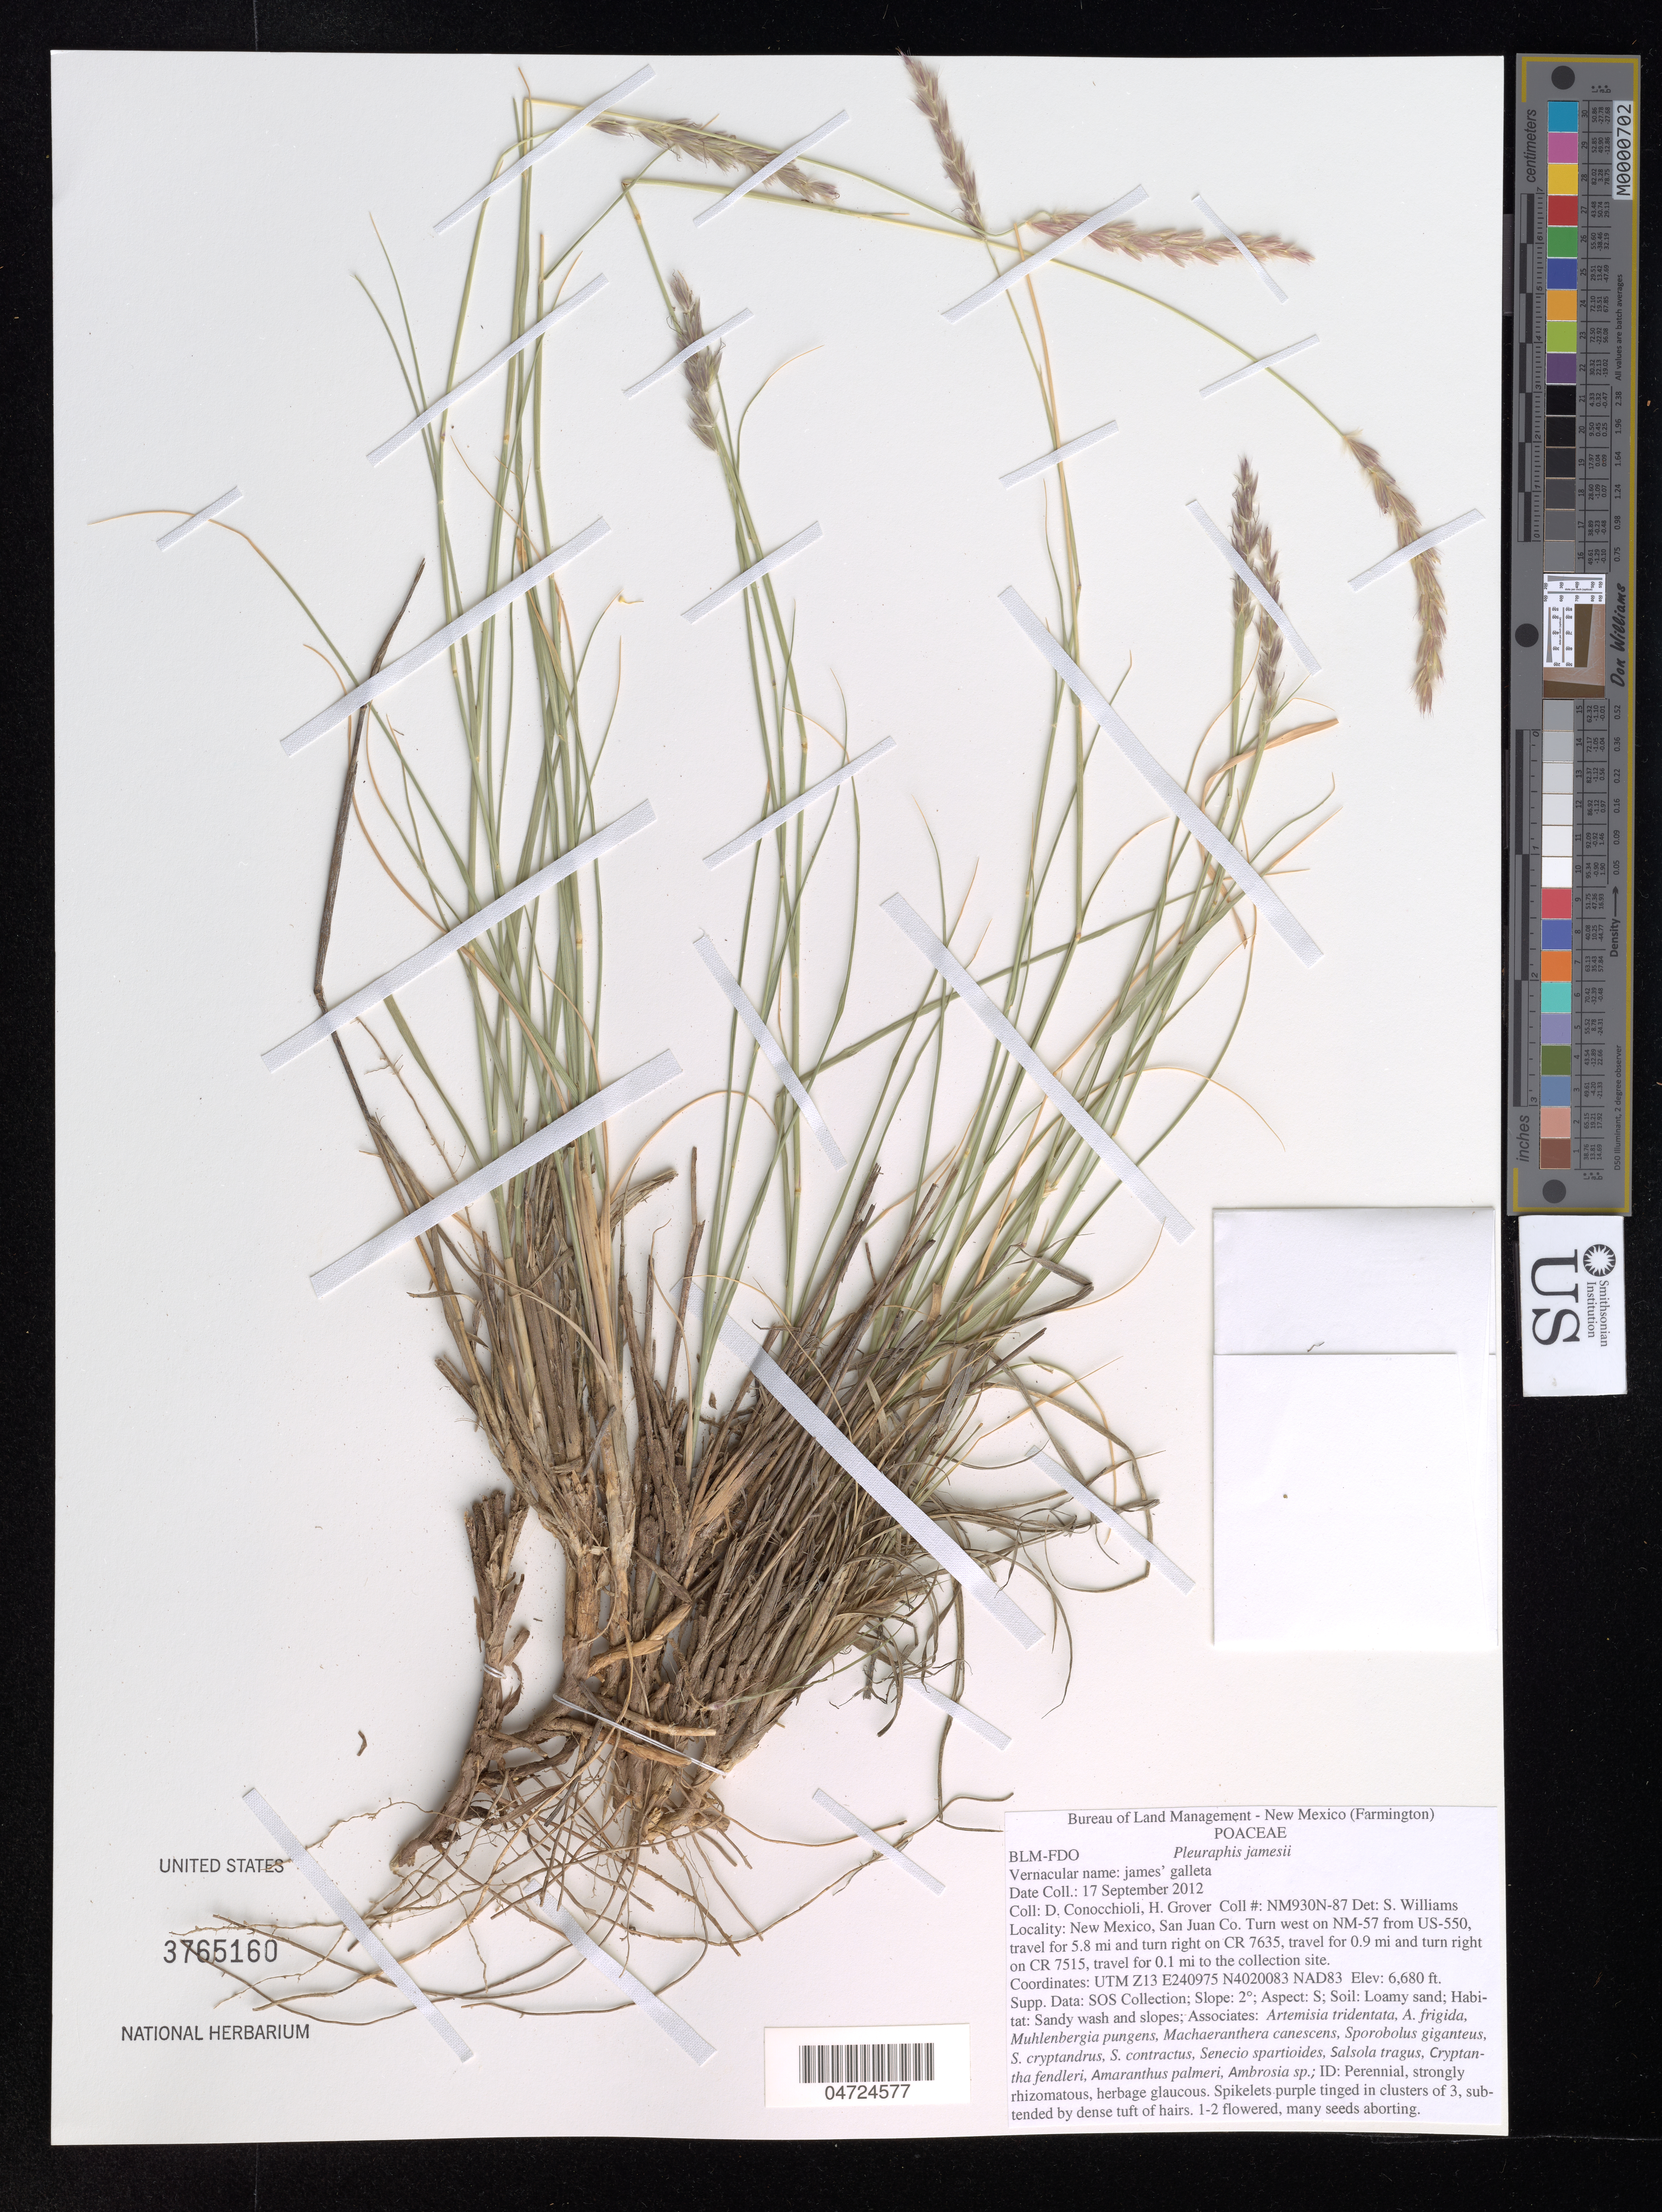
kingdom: Plantae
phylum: Tracheophyta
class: Liliopsida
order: Poales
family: Poaceae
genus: Pleuraphis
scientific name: Pleuraphis jamesii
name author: Torr.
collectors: D. Conocchioli & H. Grover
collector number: NM930N-87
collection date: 2012-09-17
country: United States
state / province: New Mexico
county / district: San Juan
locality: San Juan Co. Turn west on NM-57 from US-550, travel for 5.8 mi. and turn right on CR 7635, travel for 0.9 mi and turn right on CR 7515, travel for 0.1 mi to the collection site. UTM Z13 NAD83.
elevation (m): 2036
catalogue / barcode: US 3765160